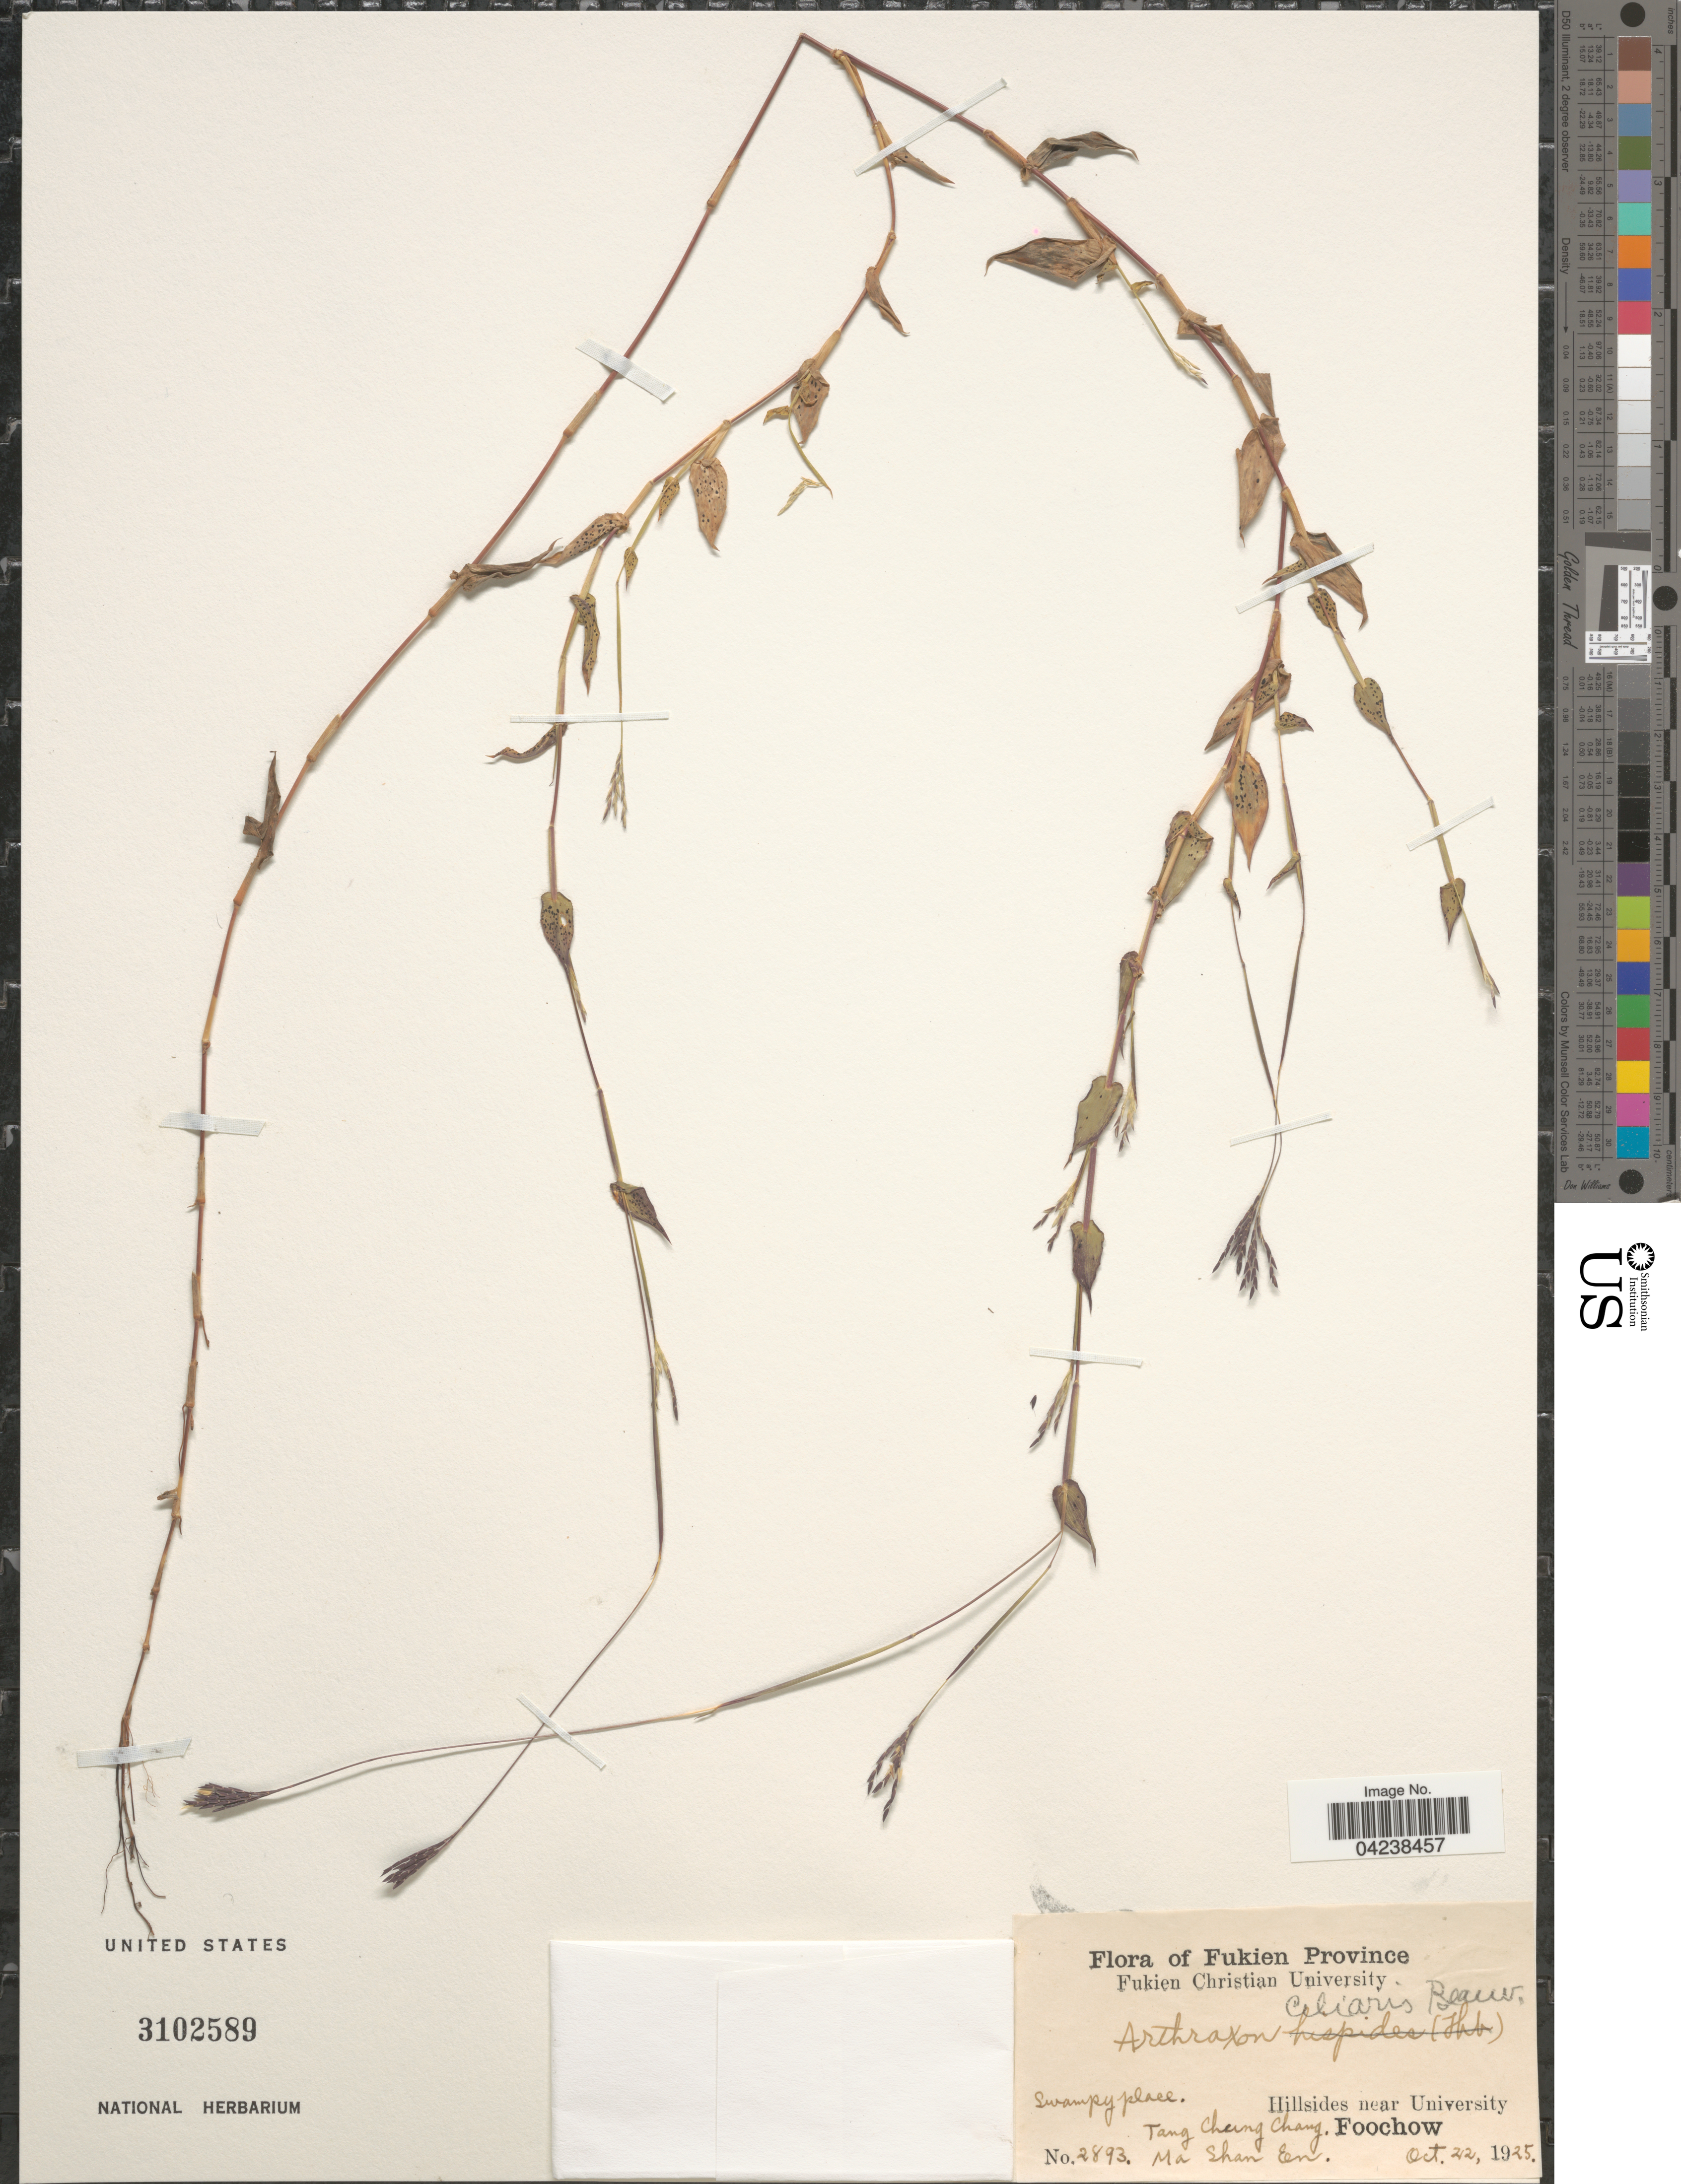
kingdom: Plantae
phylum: Tracheophyta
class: Liliopsida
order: Poales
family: Poaceae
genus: Arthraxon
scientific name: Arthraxon hispidus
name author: (Thunb.) Makino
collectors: T. C. Chang & M. S. Chen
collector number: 2893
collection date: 1925-10-22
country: China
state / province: Fujian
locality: Fukien Province. Hillsides near University. Foochow.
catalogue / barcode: US 3102589